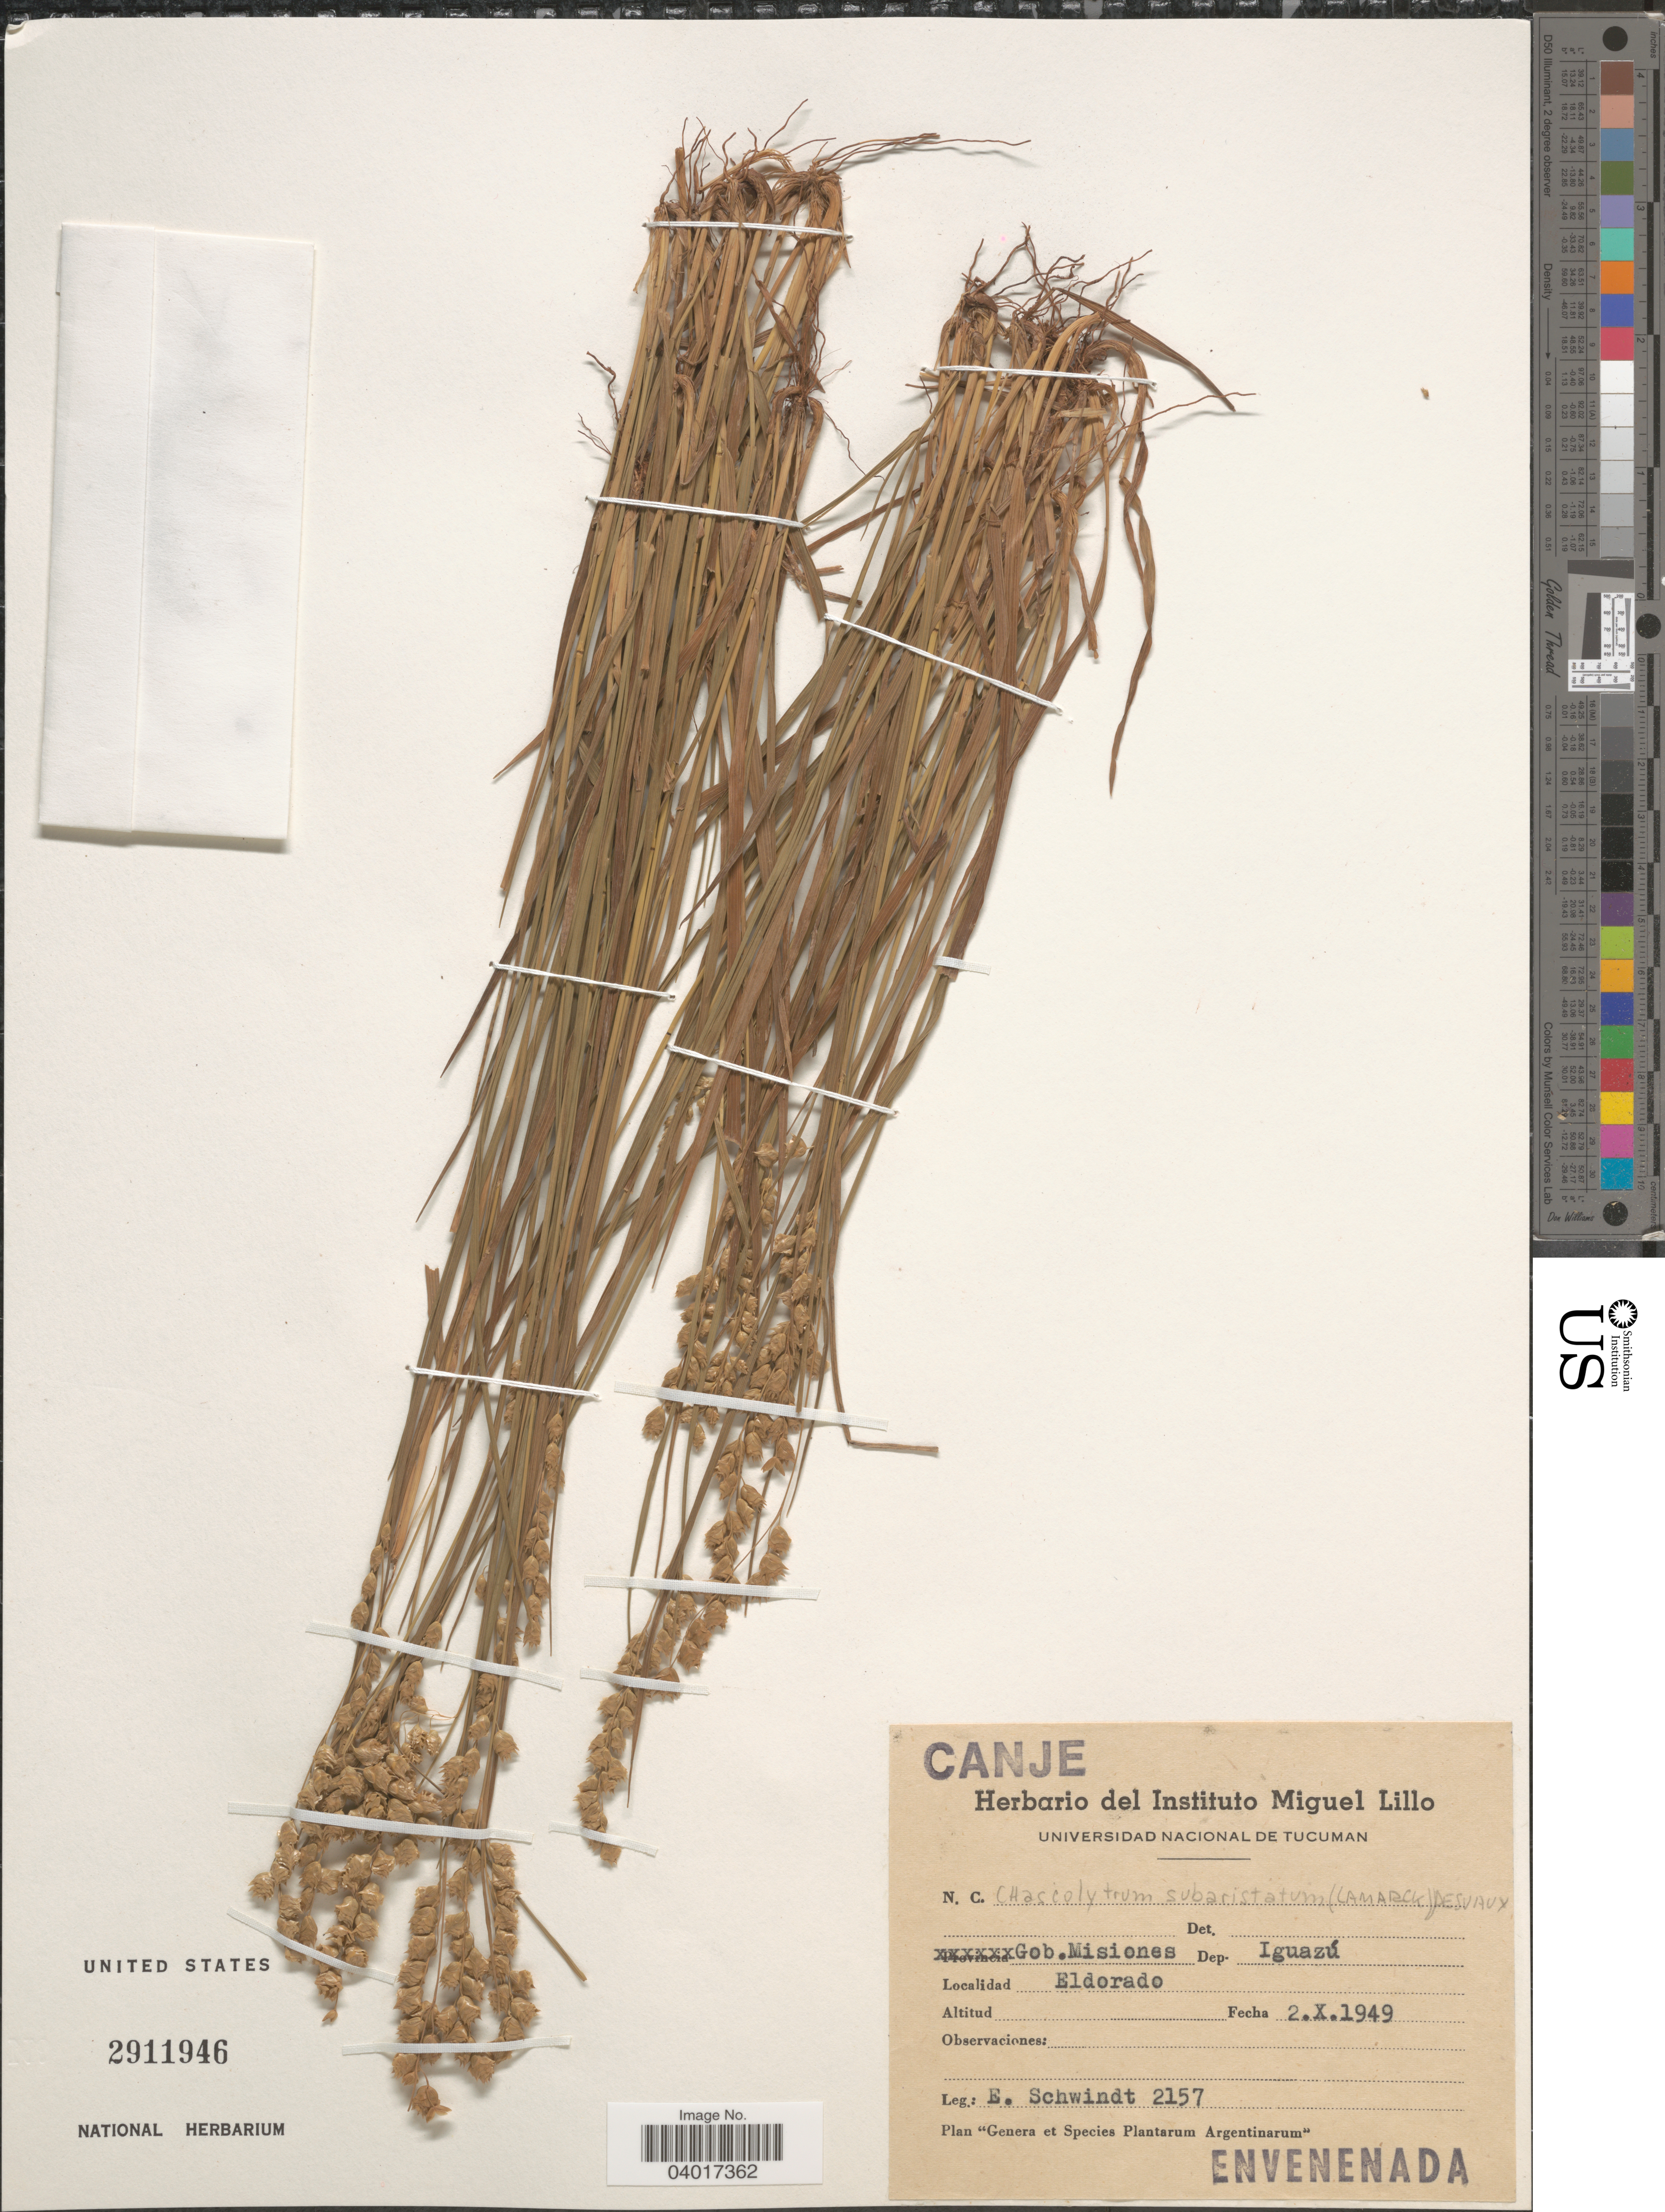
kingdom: Plantae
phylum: Tracheophyta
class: Liliopsida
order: Poales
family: Poaceae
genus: Chascolytrum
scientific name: Chascolytrum subaristatum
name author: (Lam.) Desv.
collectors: E. Schwindt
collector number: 2157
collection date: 1949-10-02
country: Argentina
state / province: Misiones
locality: Gob. Misiones. Dep. Iguazú. Eldorado.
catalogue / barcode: US 2911946